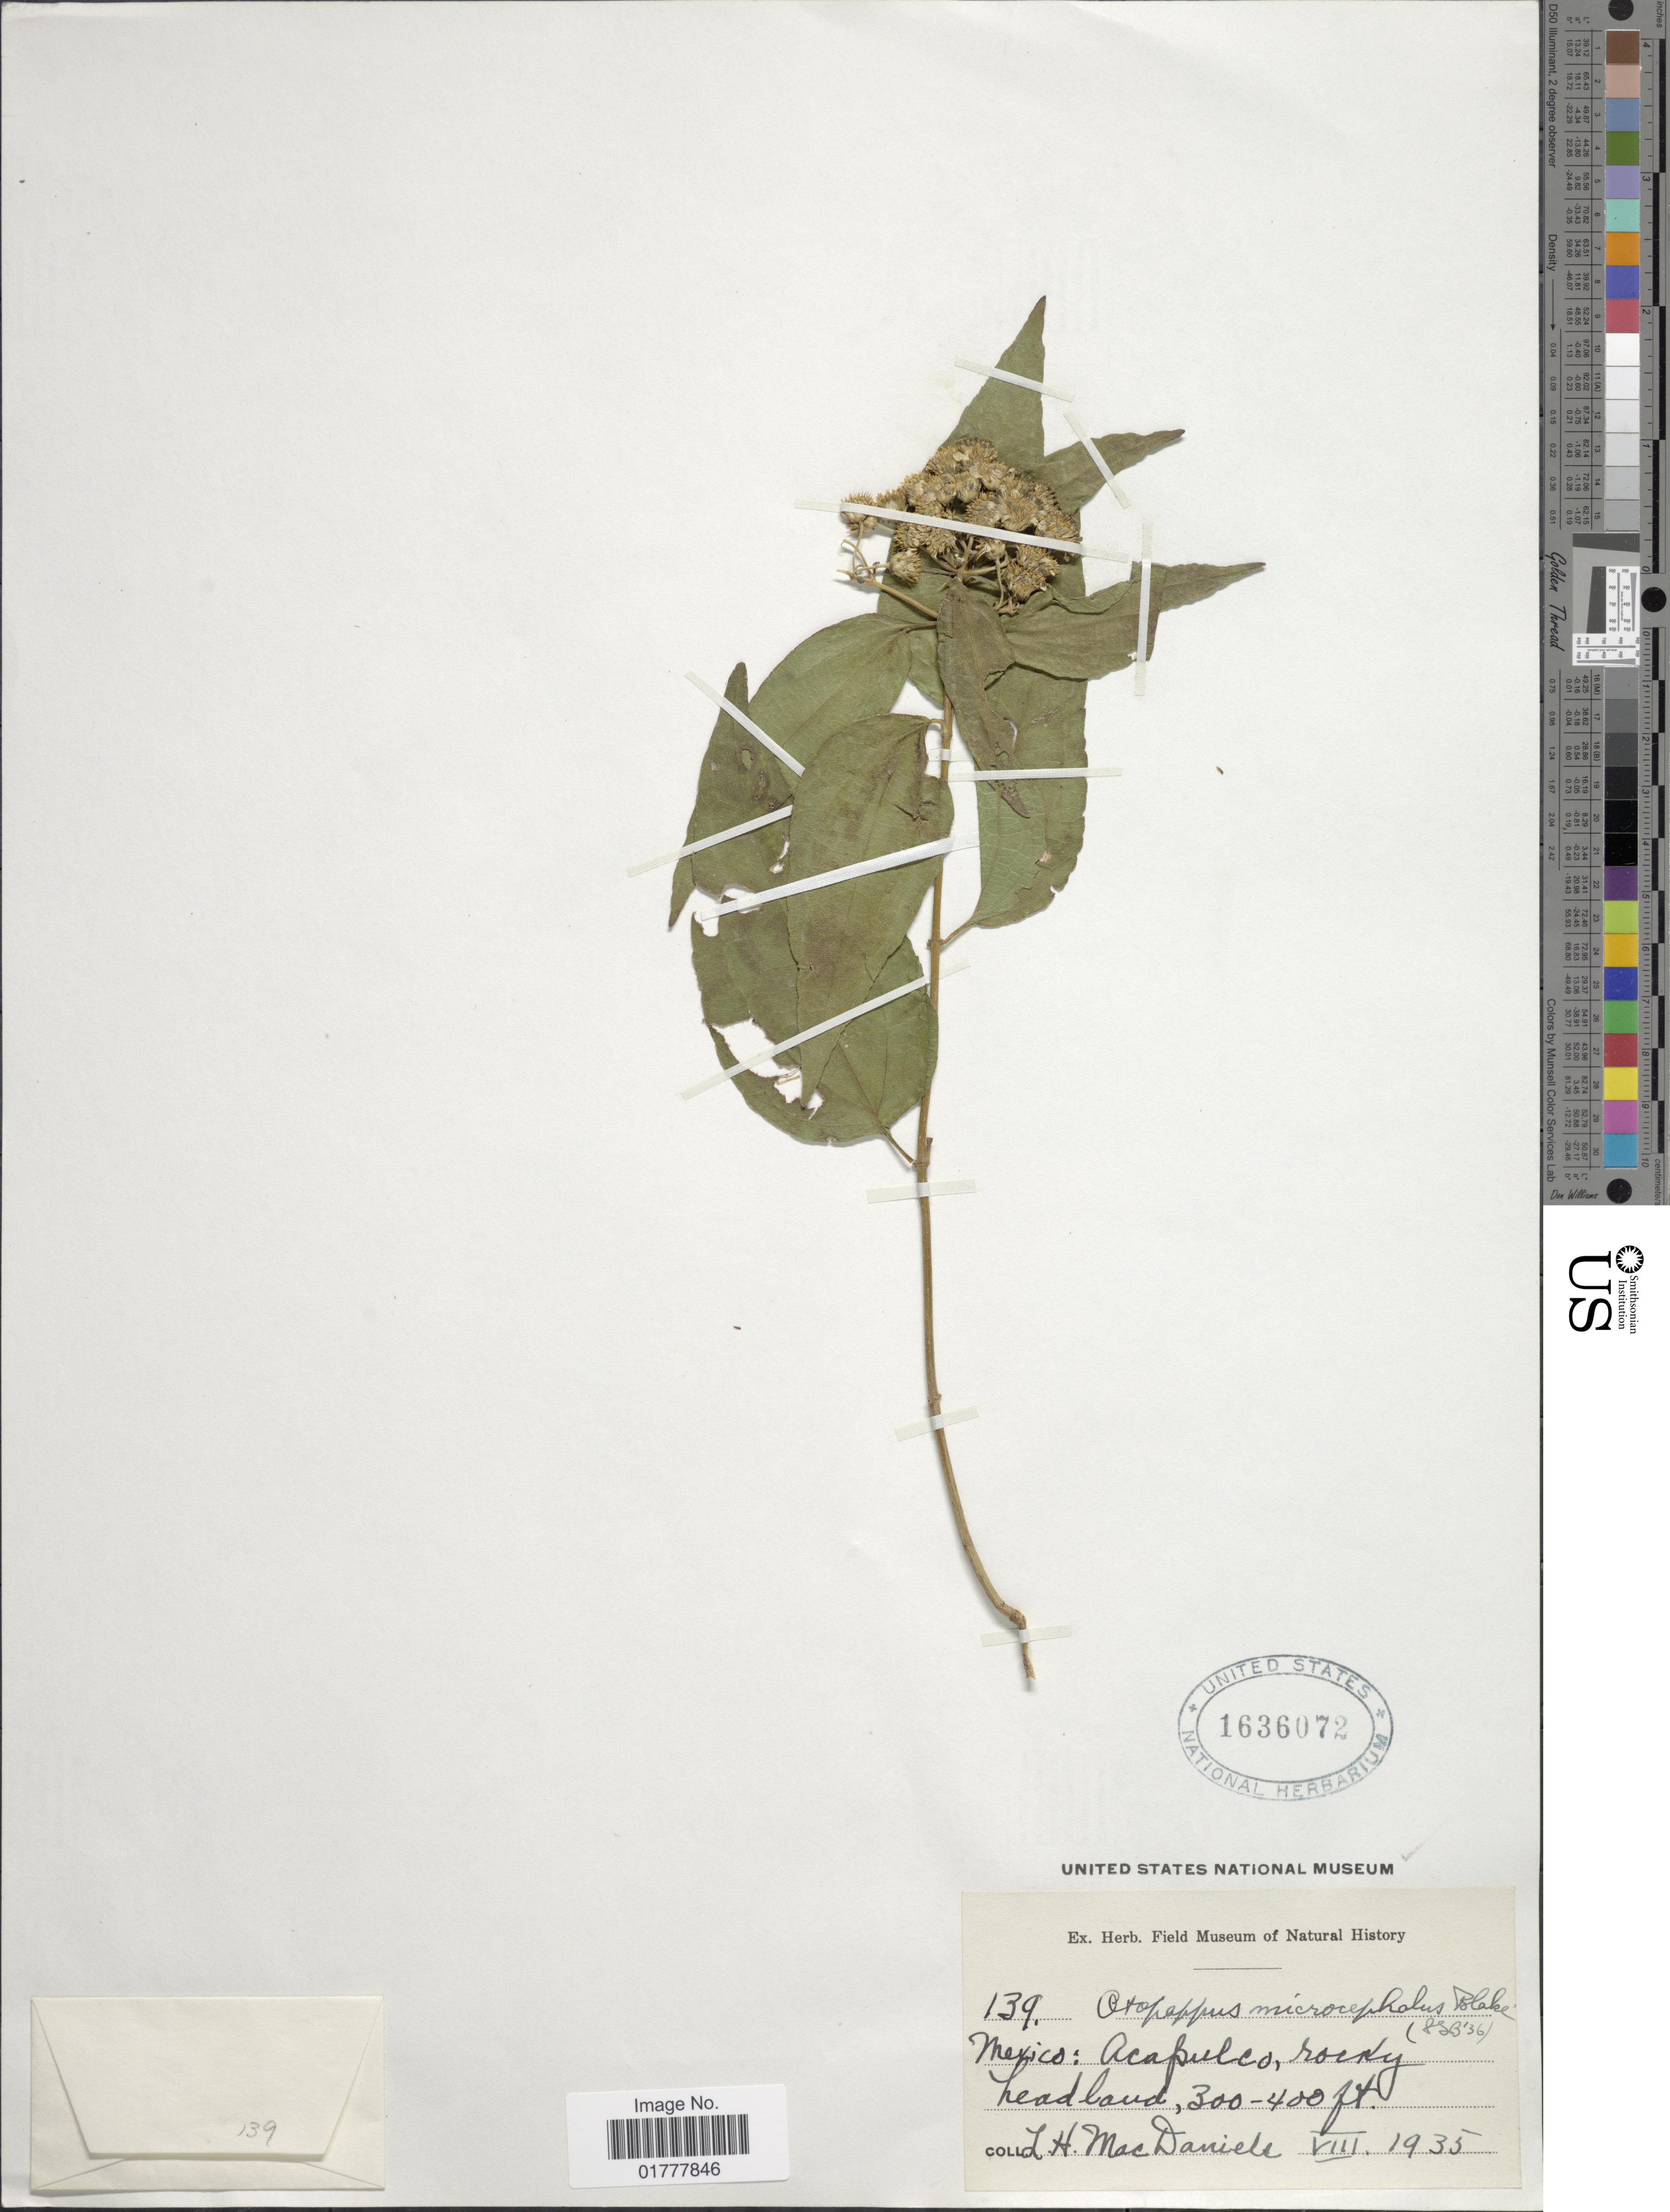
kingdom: Plantae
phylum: Tracheophyta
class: Magnoliopsida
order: Asterales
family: Asteraceae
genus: Otopappus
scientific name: Otopappus microcephalus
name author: S.F. Blake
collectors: L. H. MacDaniels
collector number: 139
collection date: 1935-08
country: Mexico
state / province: México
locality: Mexico: Acapulco, rocky head land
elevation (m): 91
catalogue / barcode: US 1636072